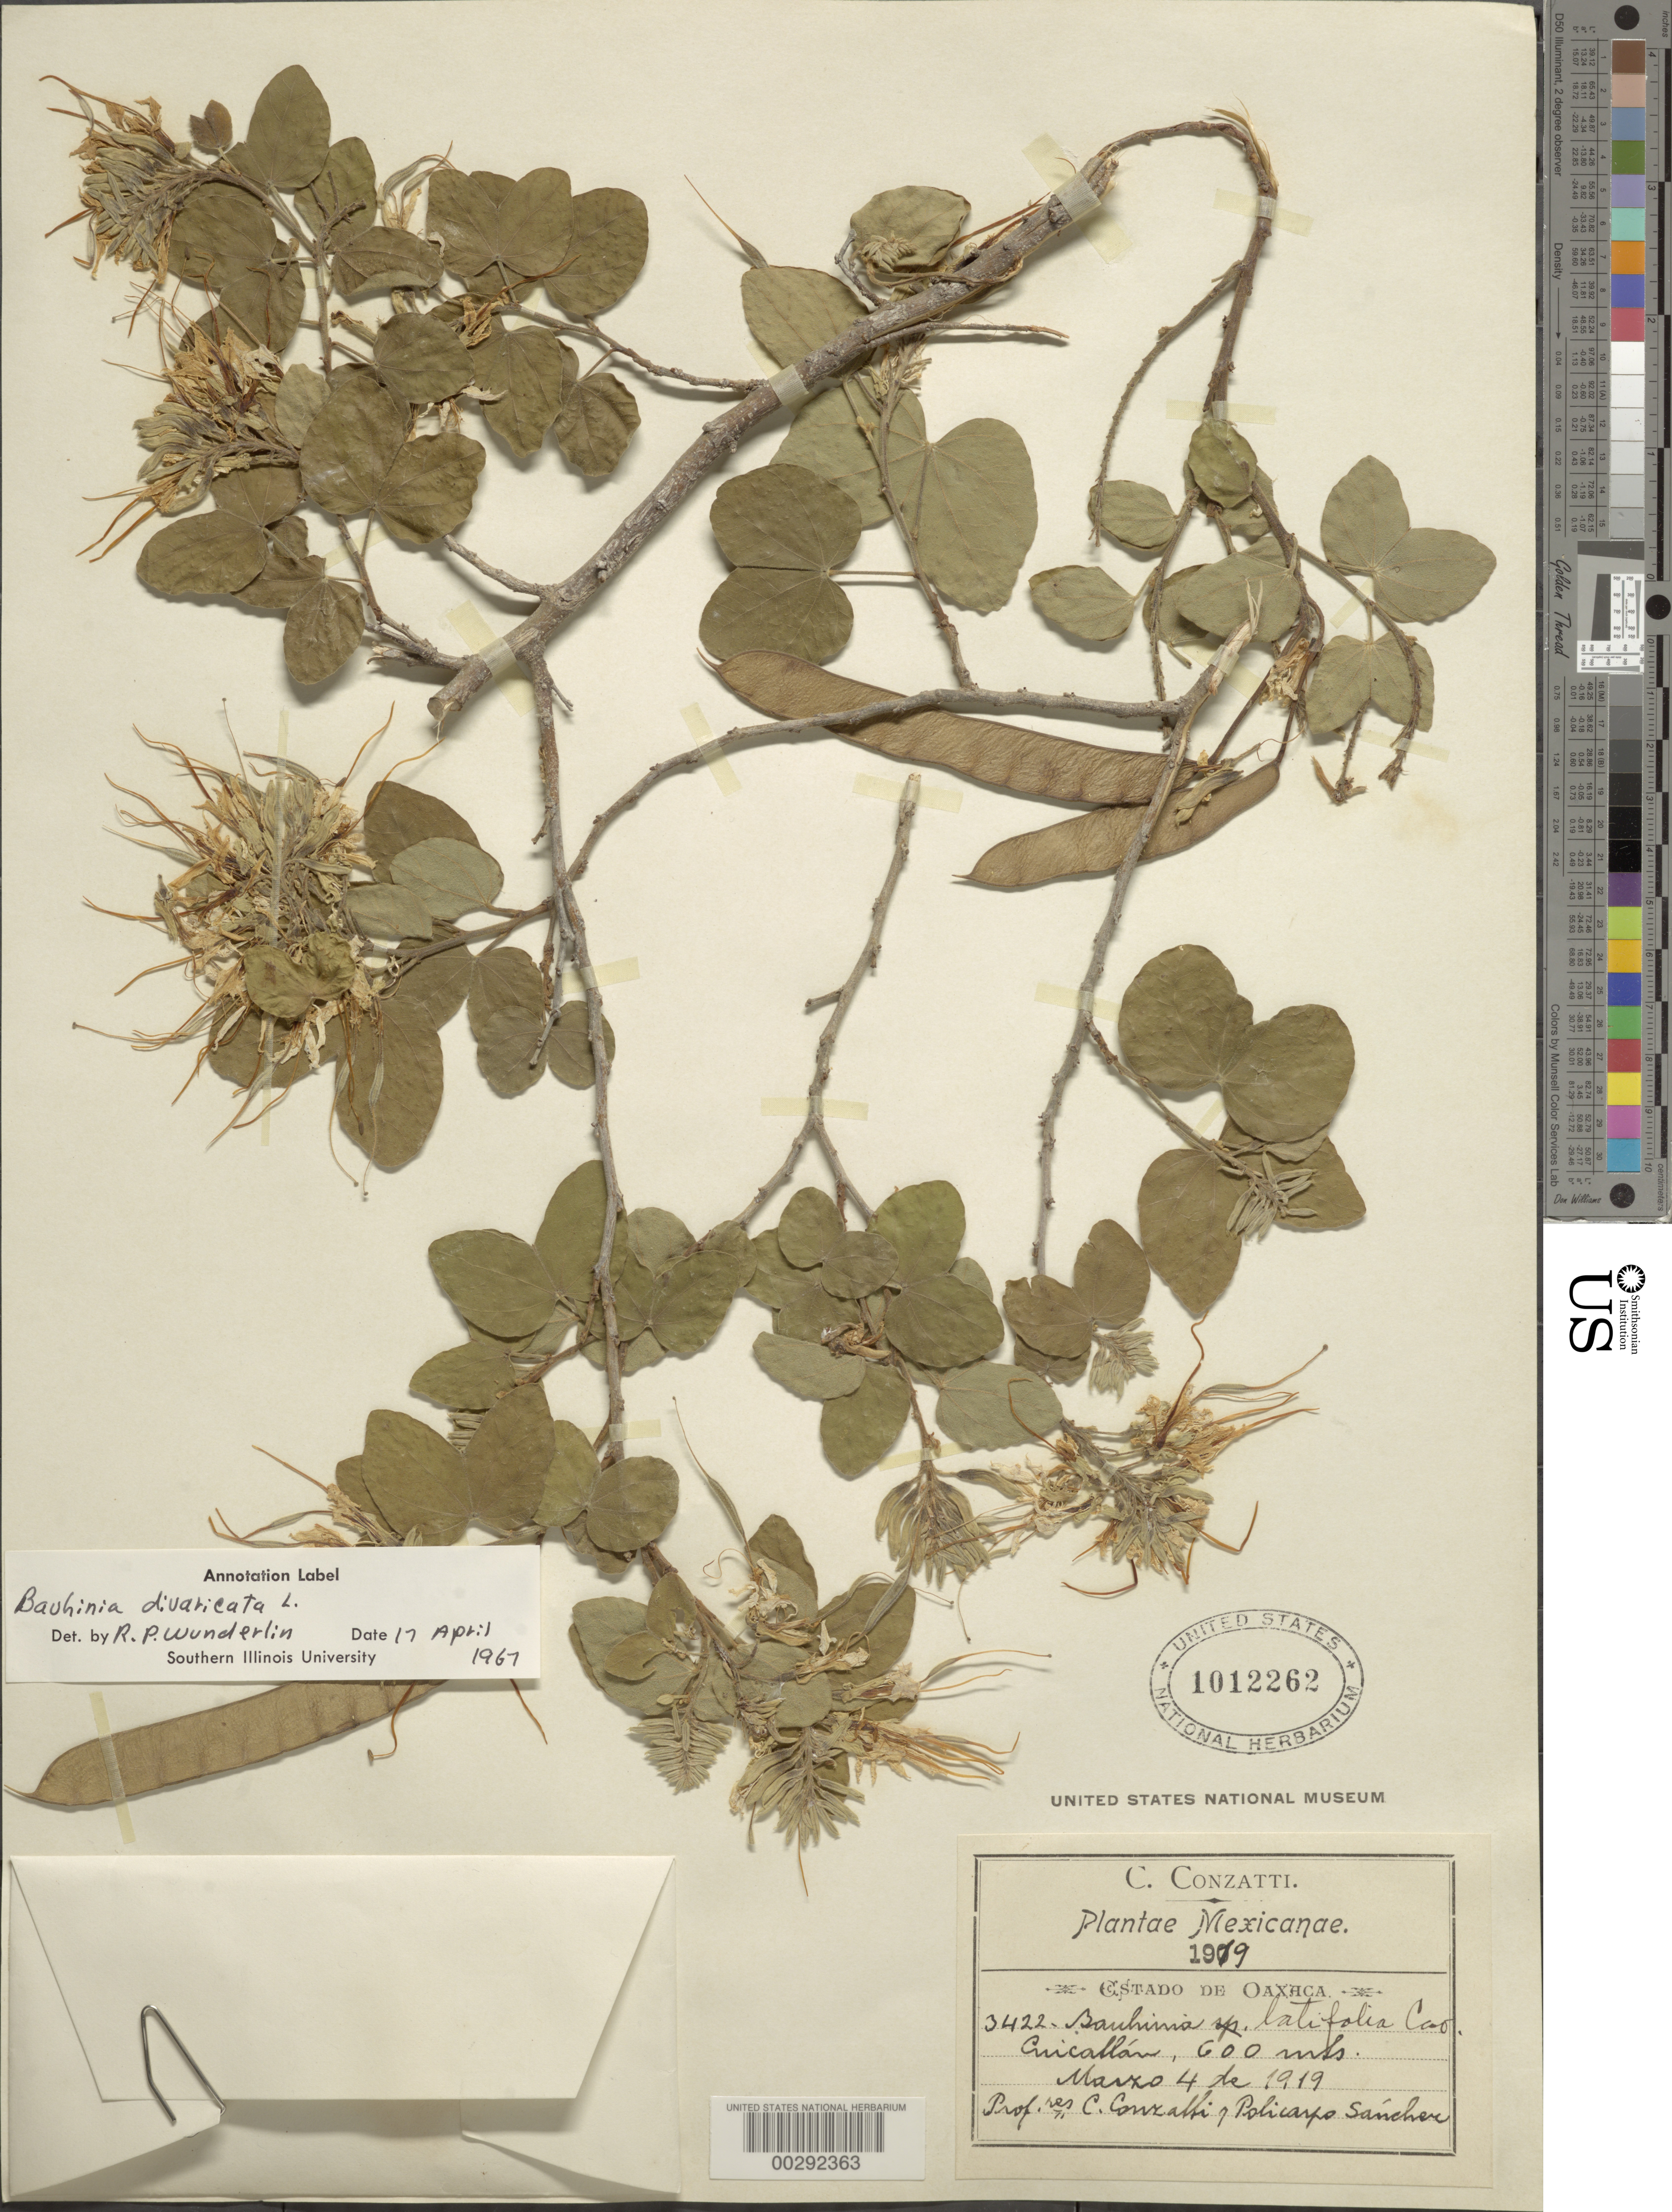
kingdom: Plantae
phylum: Tracheophyta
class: Magnoliopsida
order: Fabales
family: Fabaceae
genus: Bauhinia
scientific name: Bauhinia divaricata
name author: L.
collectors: C. Conzatti & P. Sanchez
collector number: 3422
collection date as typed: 04 Mar 1919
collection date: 1919-03-04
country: Mexico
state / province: Oaxaca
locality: Cuicaltán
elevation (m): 600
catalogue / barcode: US 1012262